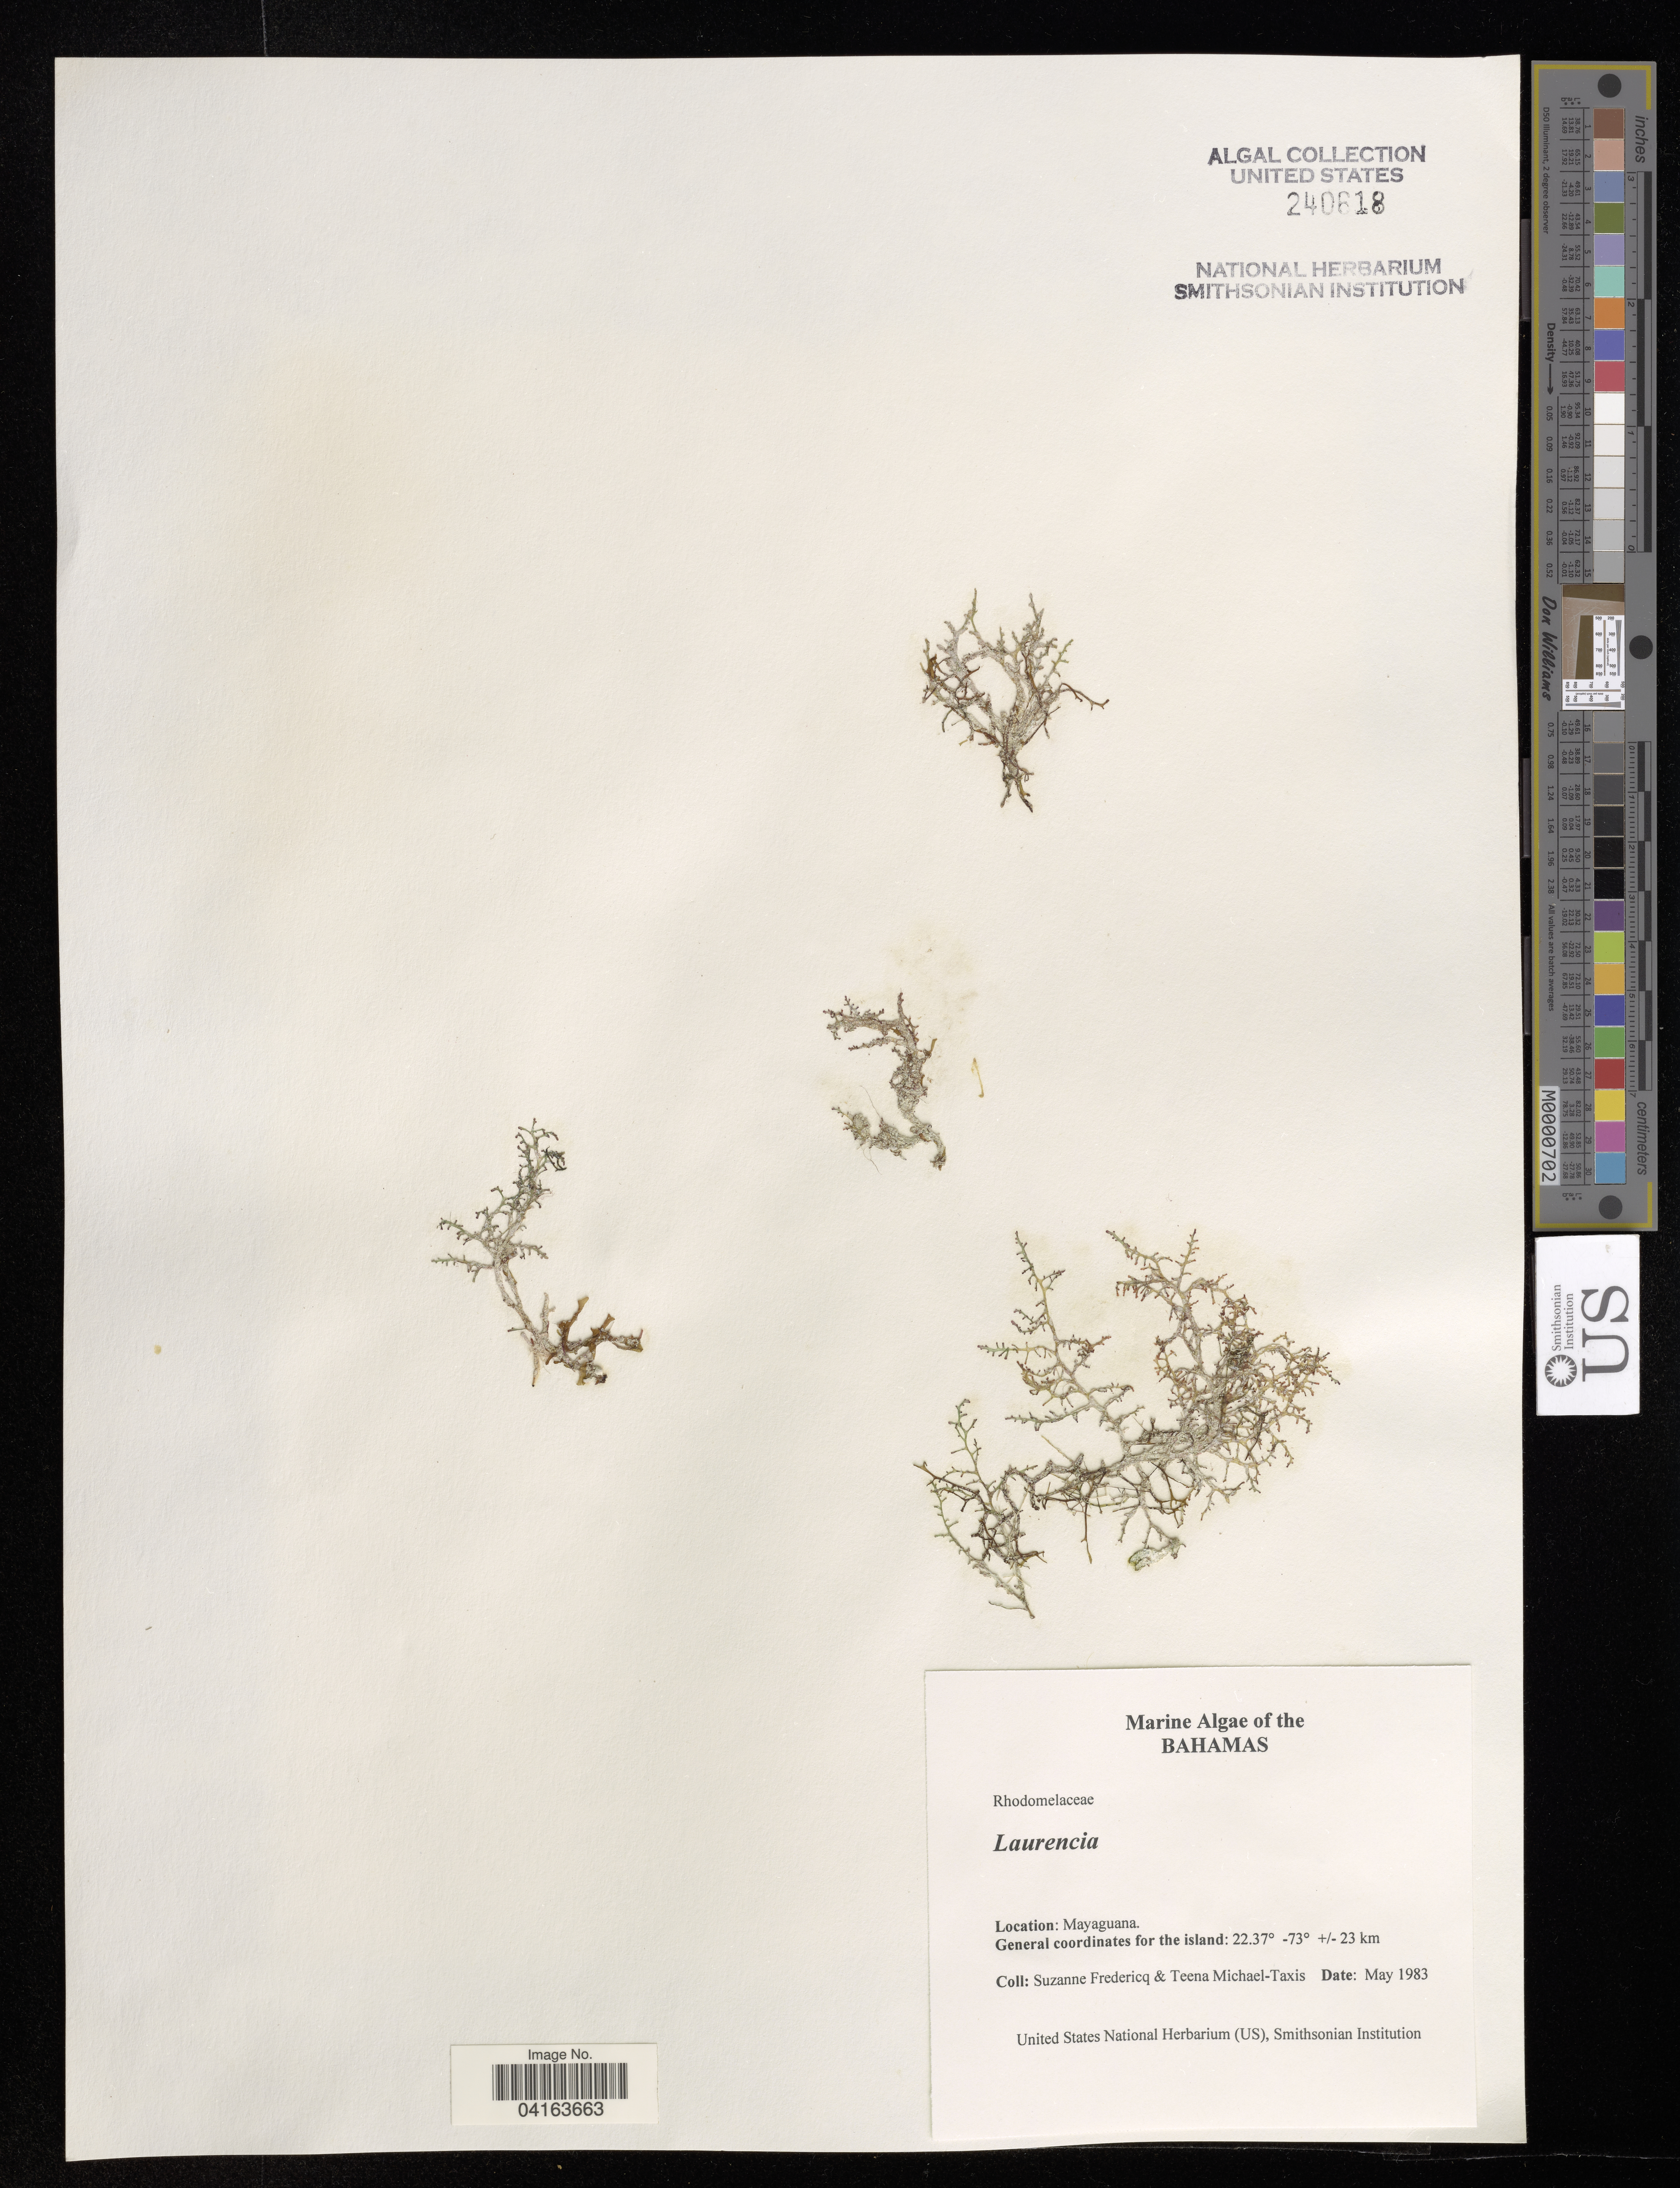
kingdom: Plantae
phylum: Rhodophyta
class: Florideophyceae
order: Ceramiales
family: Rhodomelaceae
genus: Laurencia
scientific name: Laurencia sp.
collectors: S. Fredericq & T. Michael-Taxis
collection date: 1983-05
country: Bahamas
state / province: Mayaguana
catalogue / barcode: US 240618